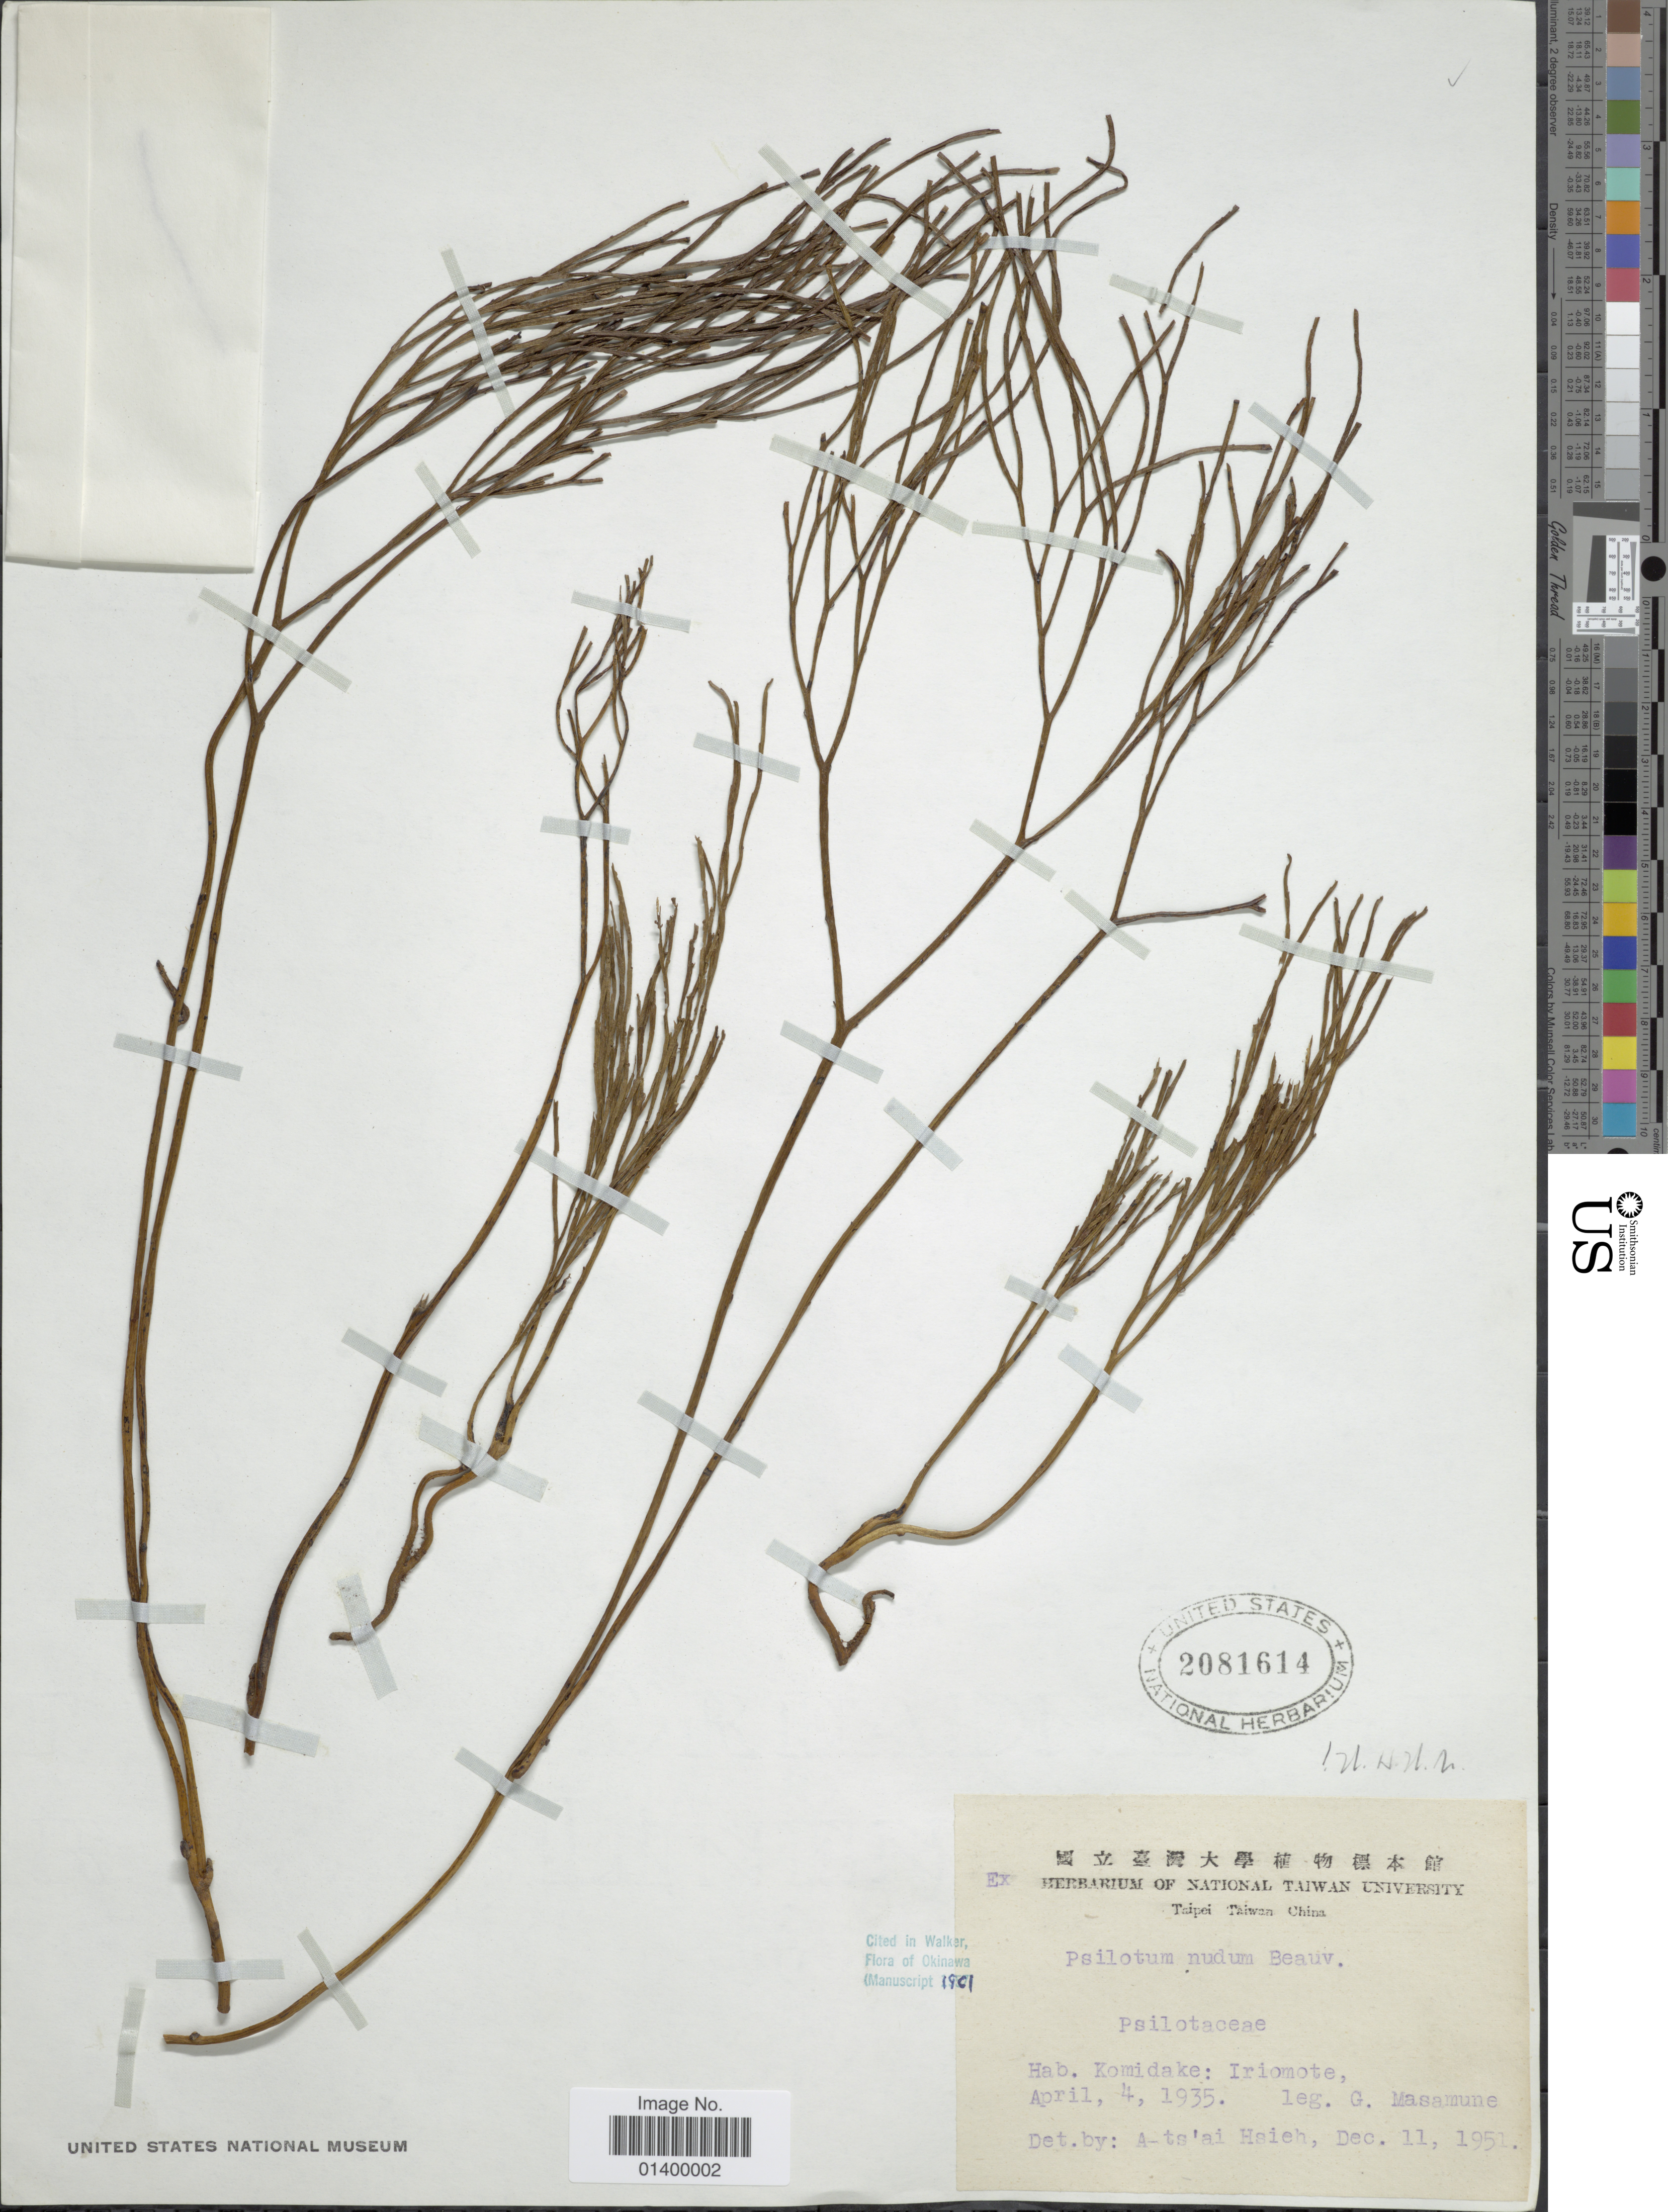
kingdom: Plantae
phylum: Tracheophyta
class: Polypodiopsida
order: Psilotales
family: Psilotaceae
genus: Psilotum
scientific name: Psilotum nudum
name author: (L.) P. Beauv.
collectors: G. Masamune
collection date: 1935-04-04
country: Japan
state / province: Okinawa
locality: Komidake: Iriomote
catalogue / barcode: US 2081614